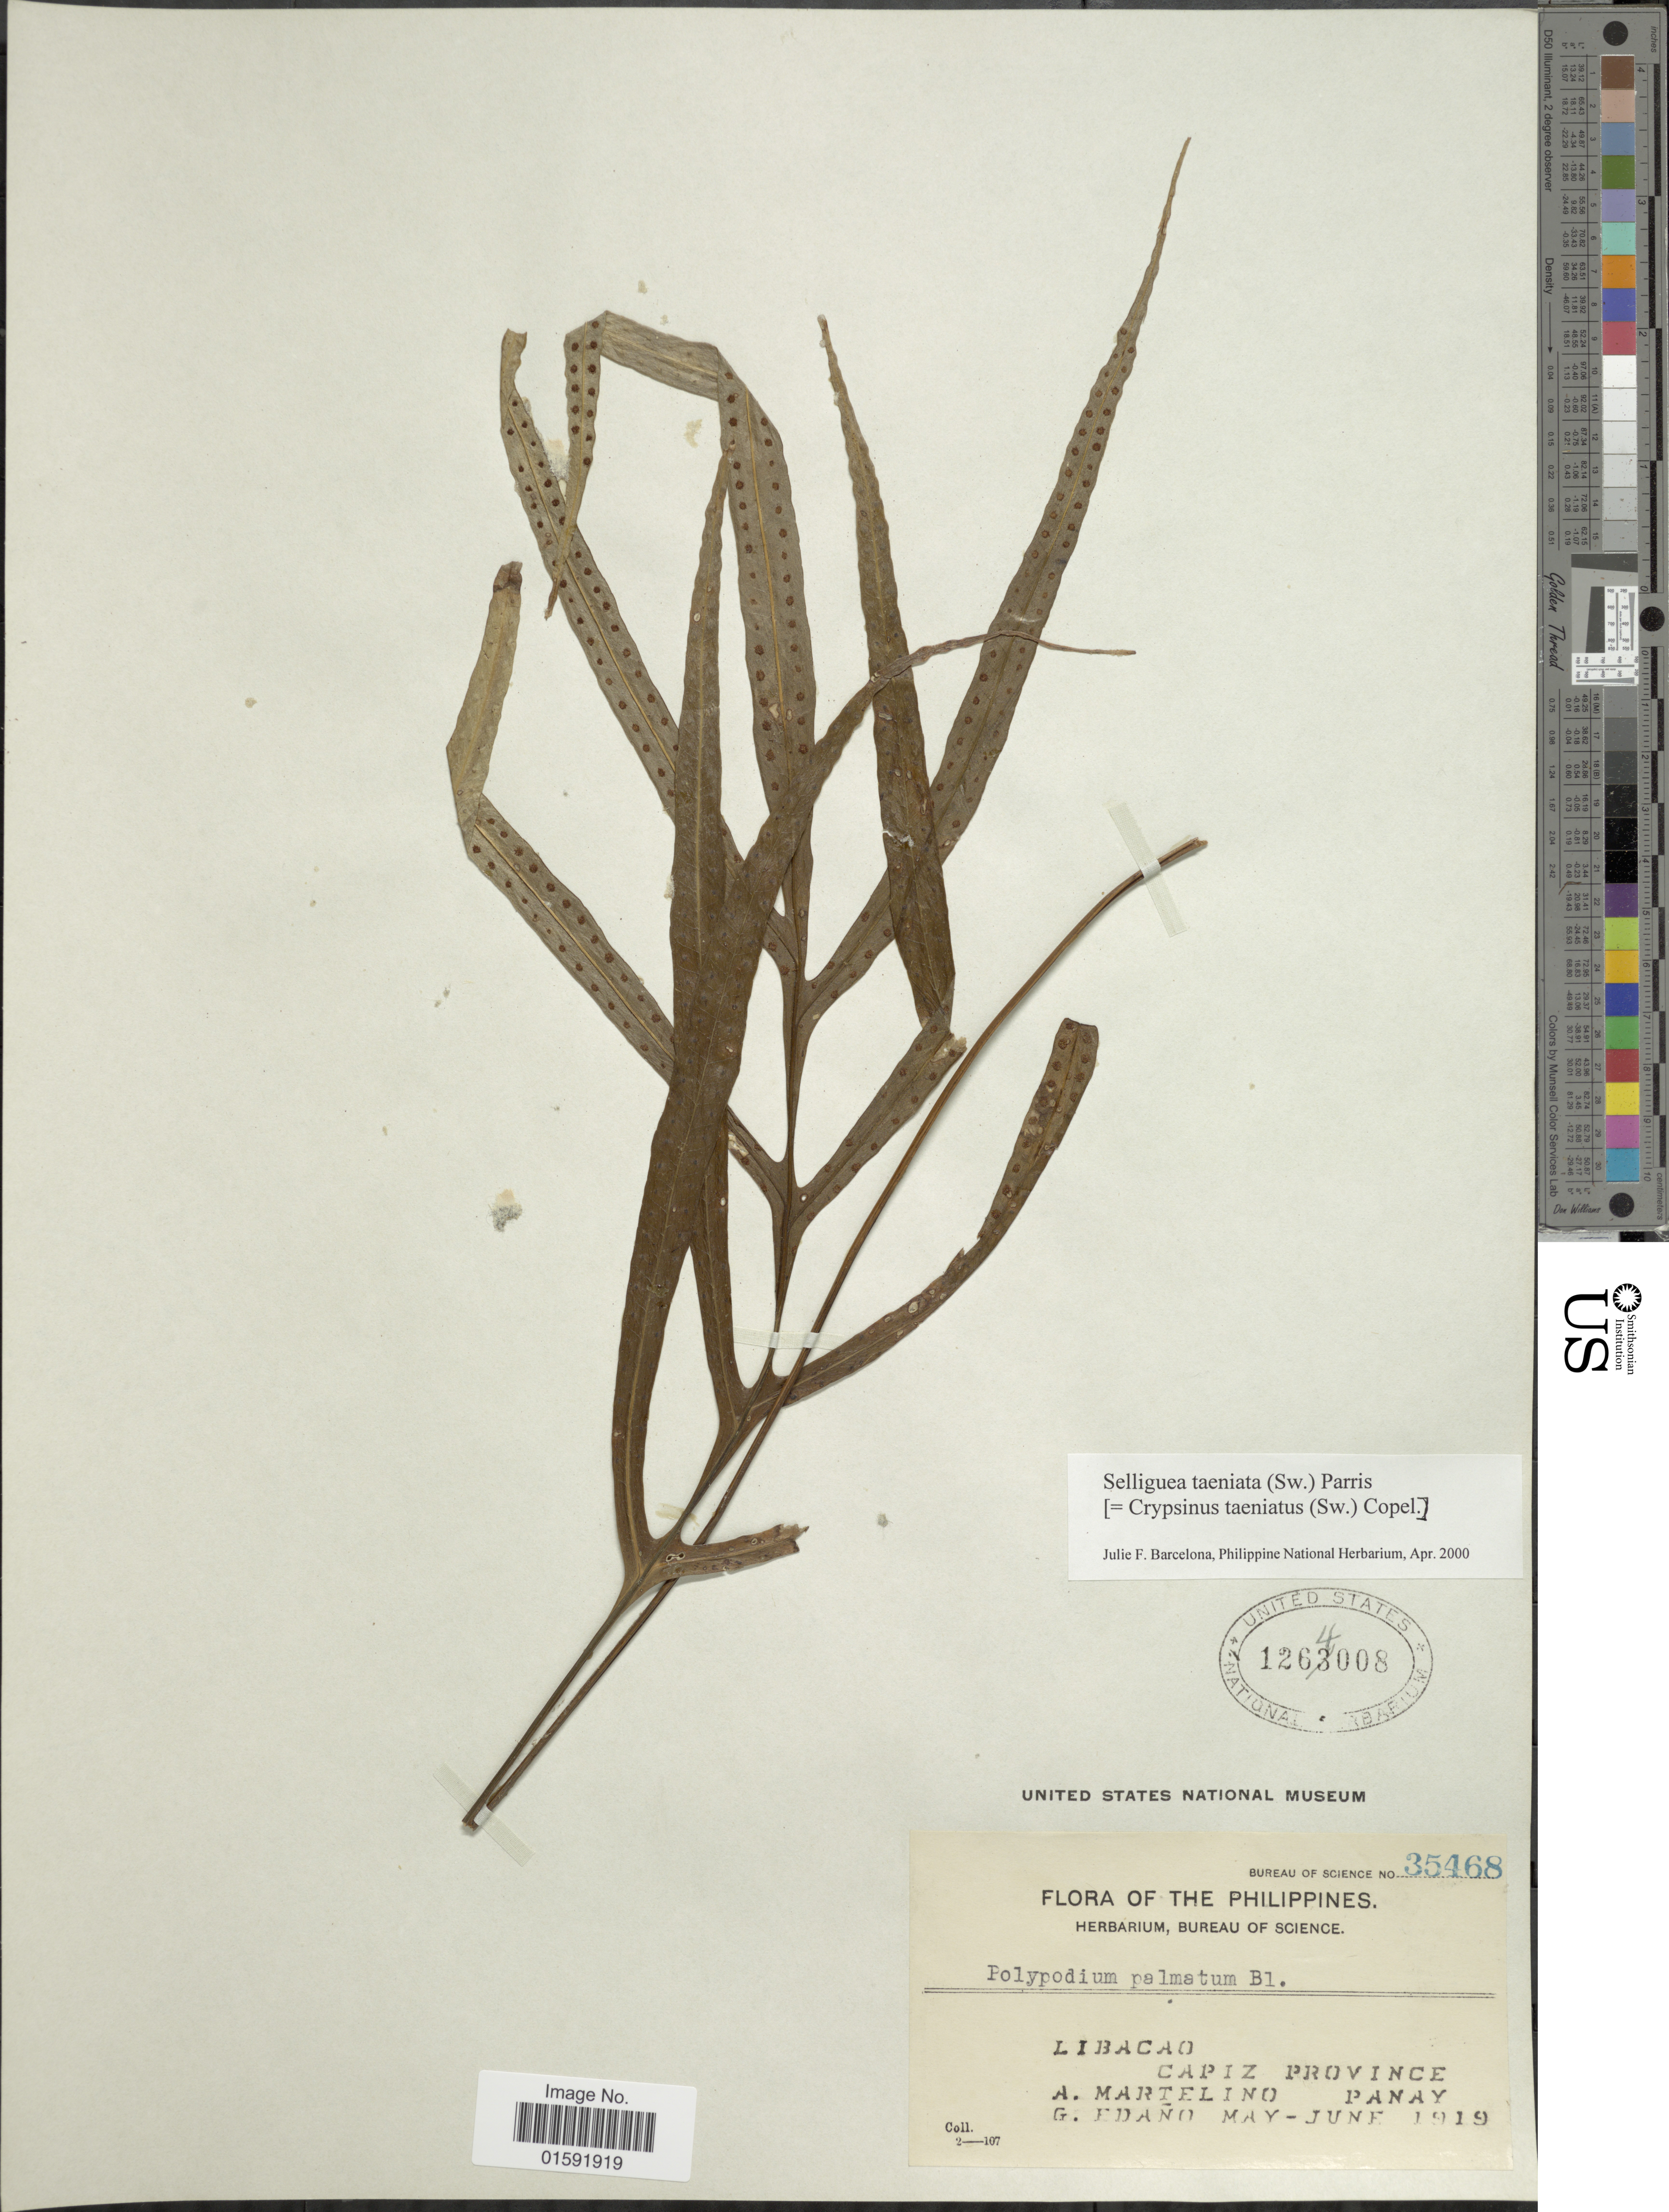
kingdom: Plantae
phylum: Tracheophyta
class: Polypodiopsida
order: Polypodiales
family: Polypodiaceae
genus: Selliguea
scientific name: Selliguea taeniata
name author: Parris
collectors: A. Martelino & G. Edaño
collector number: Bureau of Science 35468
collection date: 1919-05/1919-06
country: Philippines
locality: Libacao, Capiz Province, Panay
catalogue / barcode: US 1264008